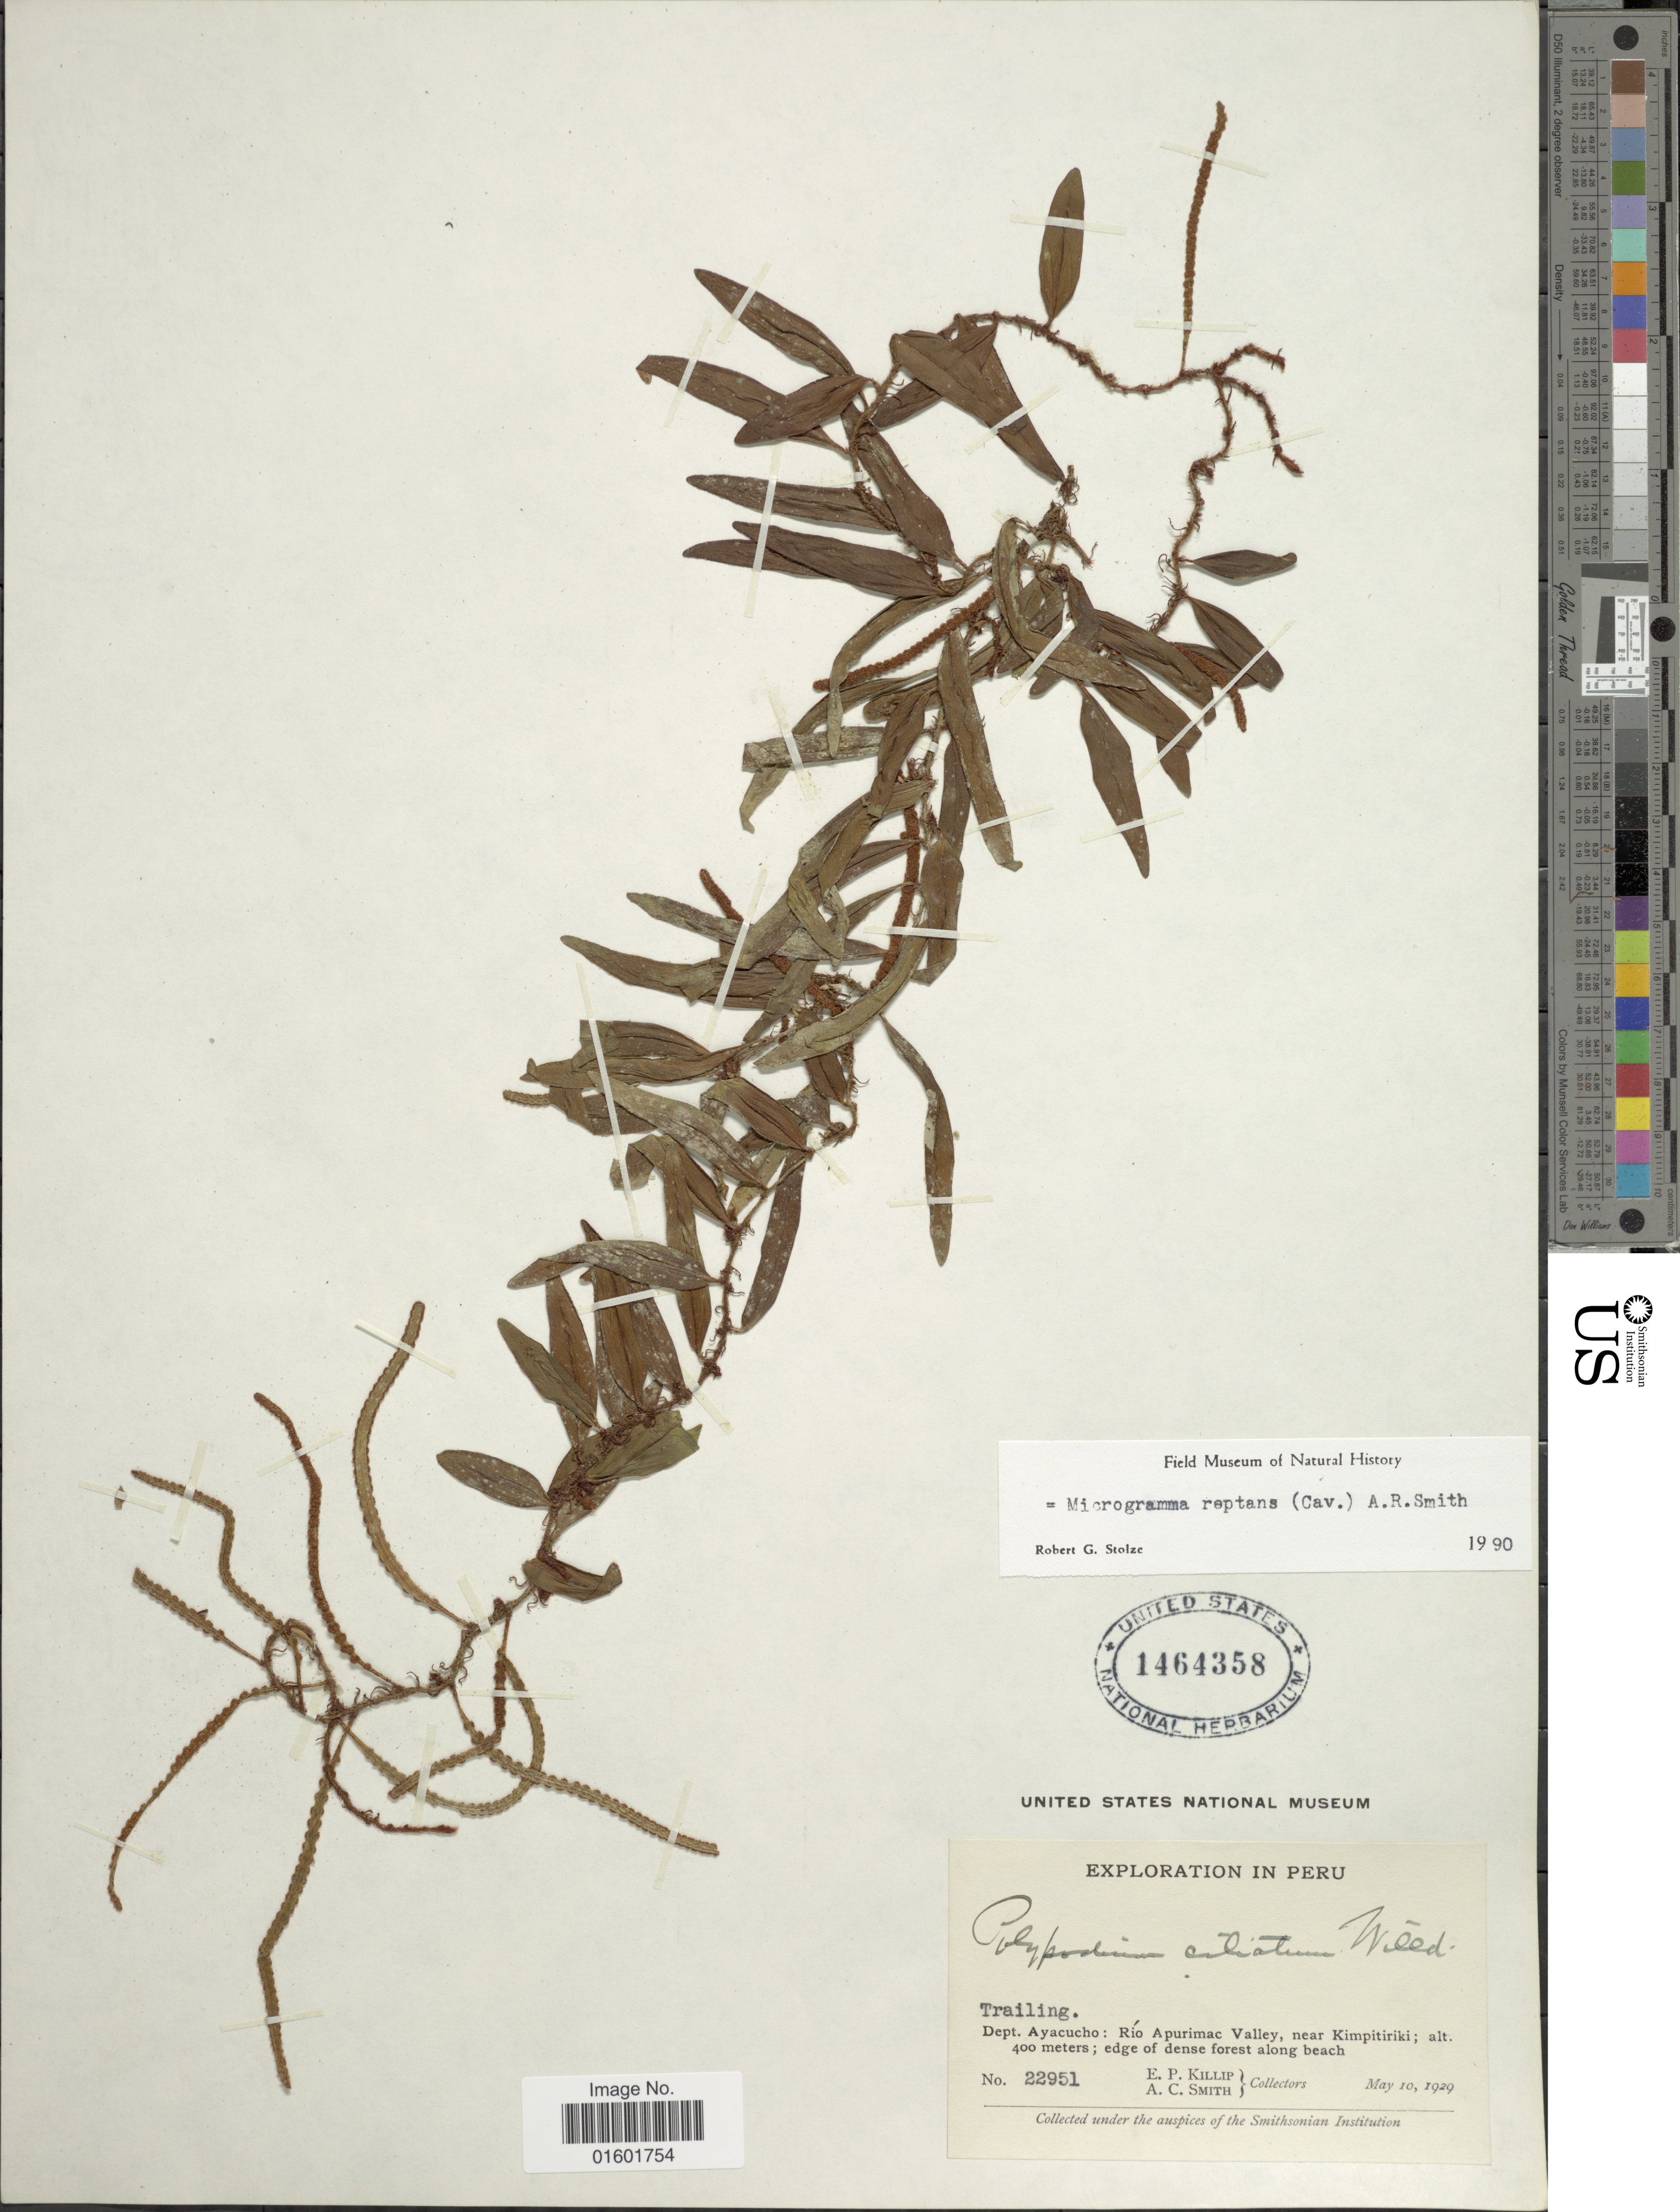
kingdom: Plantae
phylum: Tracheophyta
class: Polypodiopsida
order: Polypodiales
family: Polypodiaceae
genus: Microgramma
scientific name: Microgramma reptans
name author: (Cav.) A.R. Sm.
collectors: E. P. Killip & A. C. Smith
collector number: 22951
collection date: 1929-05-10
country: Peru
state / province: Ayacucho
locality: Rio Apurimac Valley, near Kimpitriki; edge of dense forest along beach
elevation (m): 400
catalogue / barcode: US 1464358